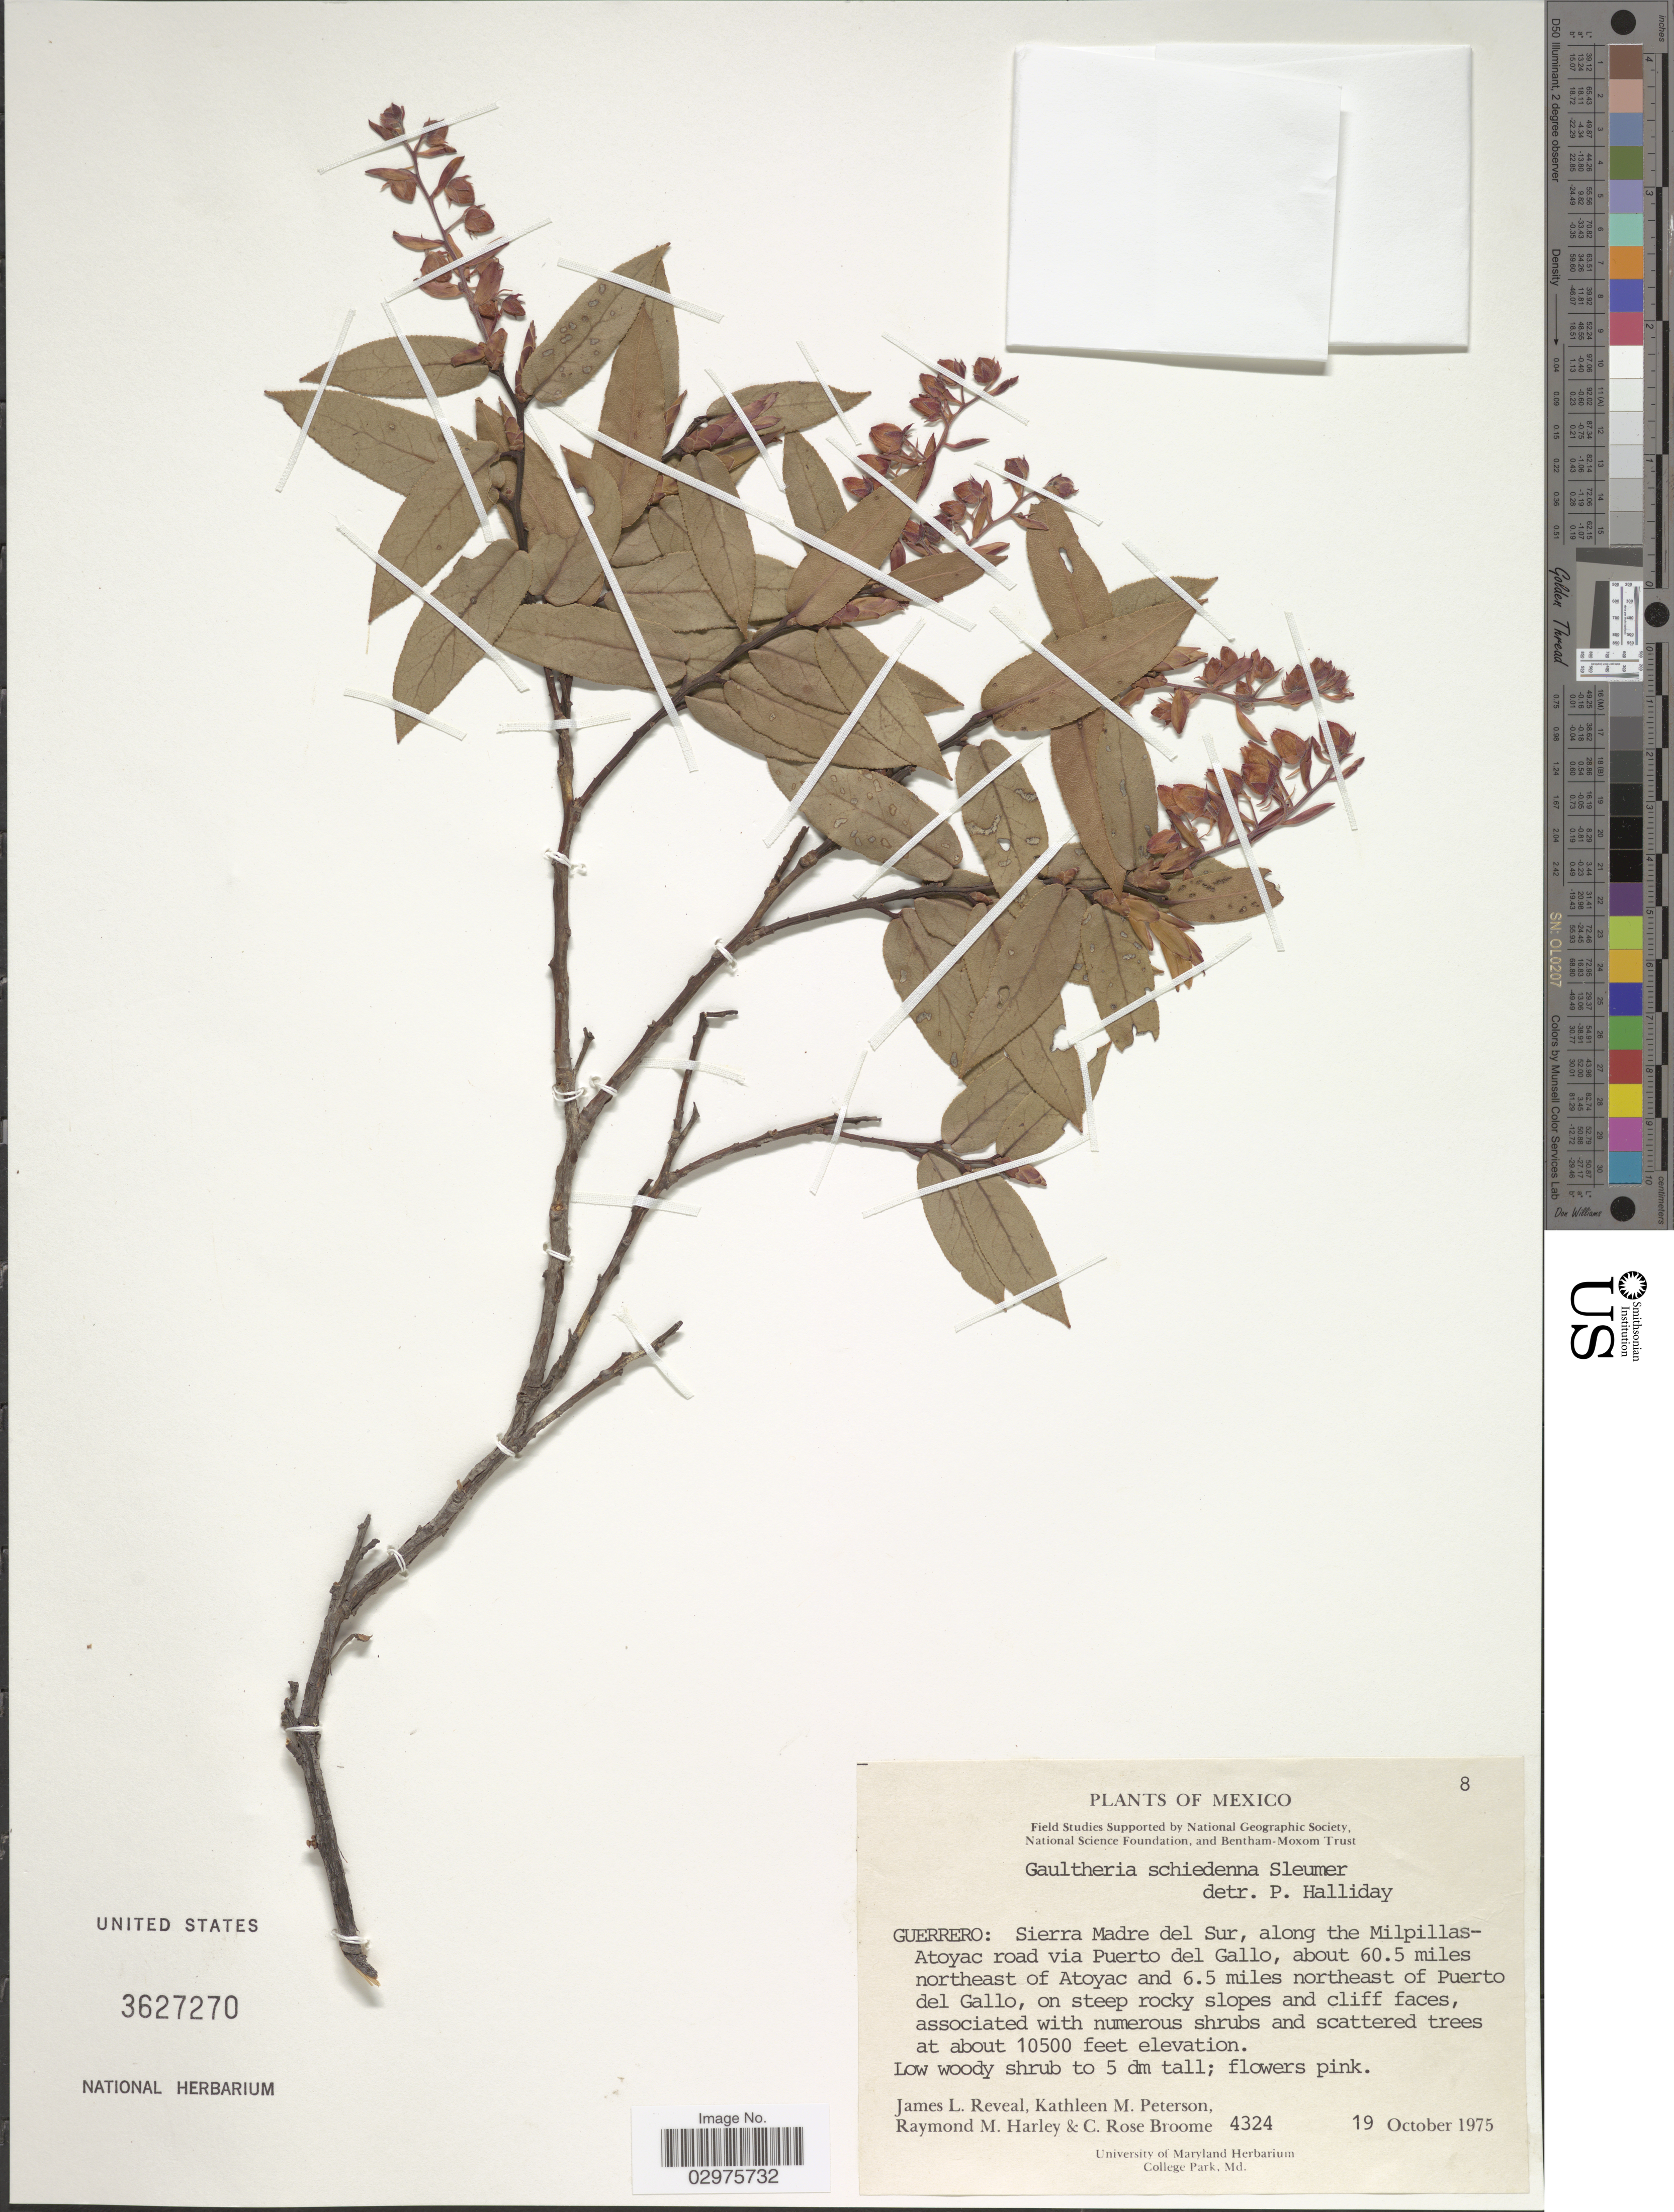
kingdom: Plantae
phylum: Tracheophyta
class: Magnoliopsida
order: Ericales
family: Ericaceae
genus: Gaultheria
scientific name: Gaultheria schiedeana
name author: Sleumer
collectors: J. L. Reveal, K. Peterson, R. M. Harley & C. R. Broome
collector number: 4324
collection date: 1975-10-19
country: Mexico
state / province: Guerrero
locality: Sierra Madre del Sur, along the Milpillas-Atoyac road via Puerto del Gallo, about 60.5 miles northeast of Atoyac and 6.5 miles northeast of Puerto del Gallo.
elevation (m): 3200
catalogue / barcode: US 3627270